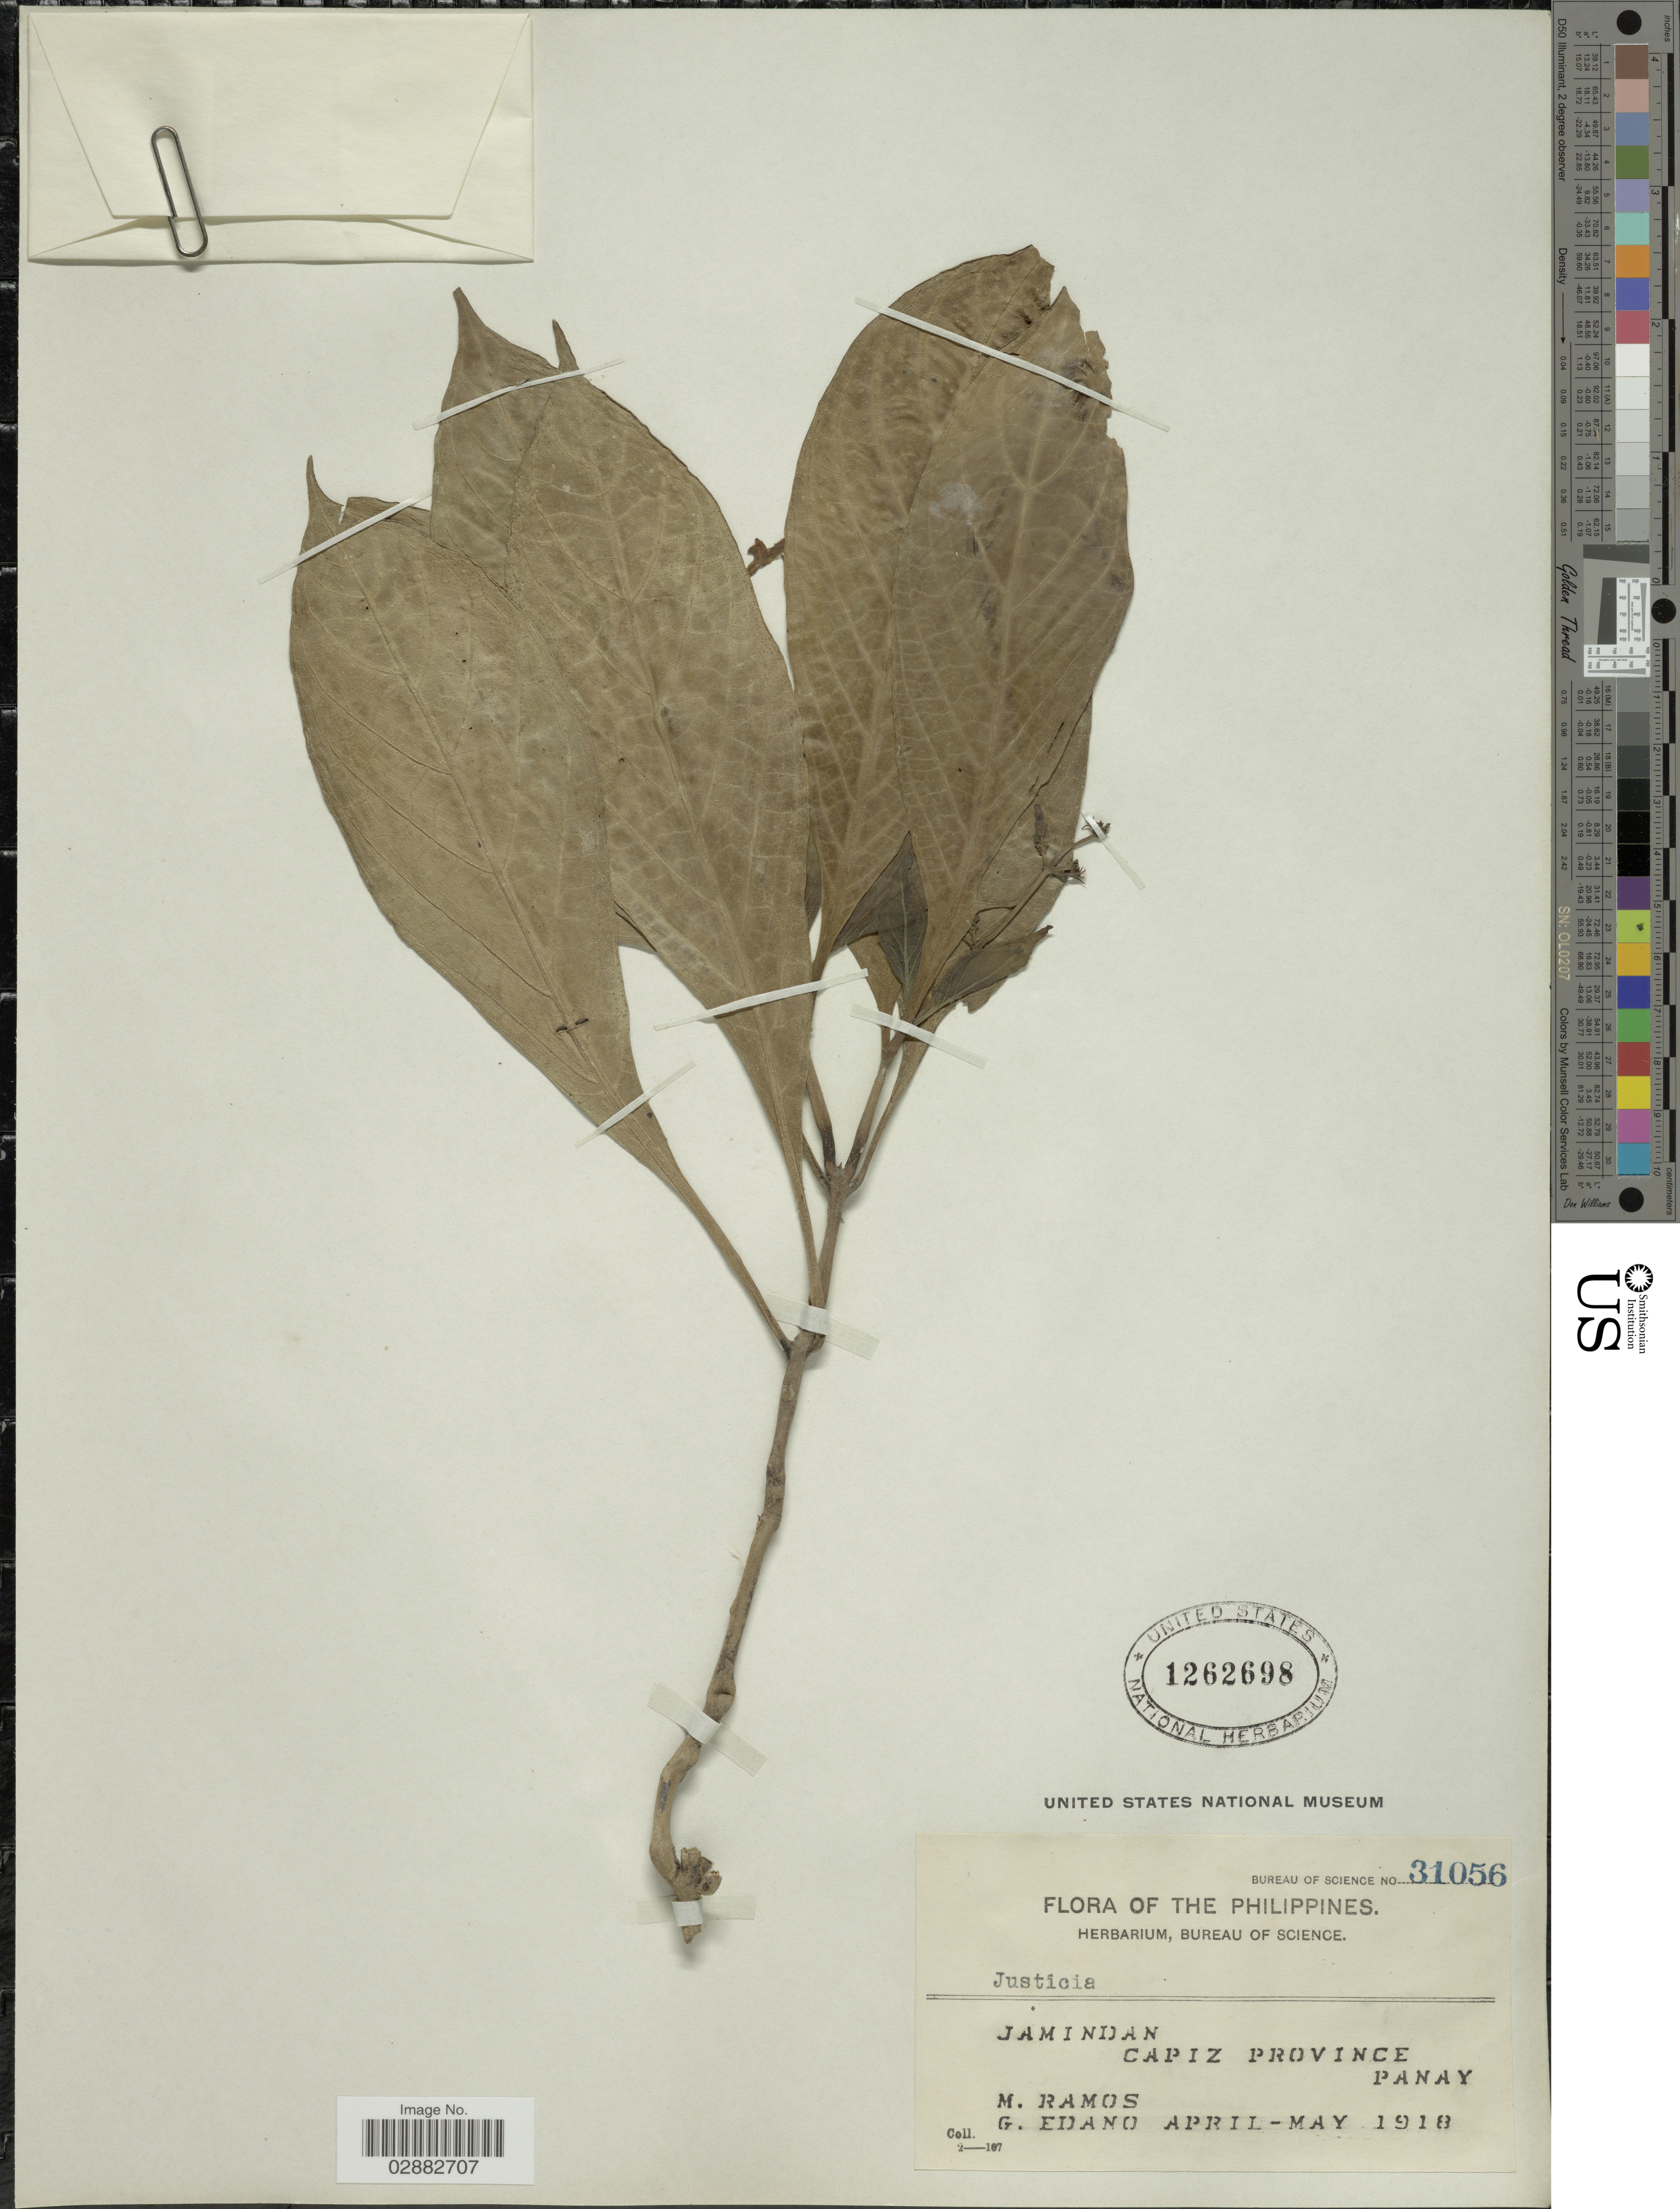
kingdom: Plantae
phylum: Tracheophyta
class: Magnoliopsida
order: Lamiales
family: Acanthaceae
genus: Justicia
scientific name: Justicia sp.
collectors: M. Ramos & G. Edaño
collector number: Bureau of Science 31056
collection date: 1918-04/1918-05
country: Philippines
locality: Jamindan, Capiz Province Panay.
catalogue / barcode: US 1262698